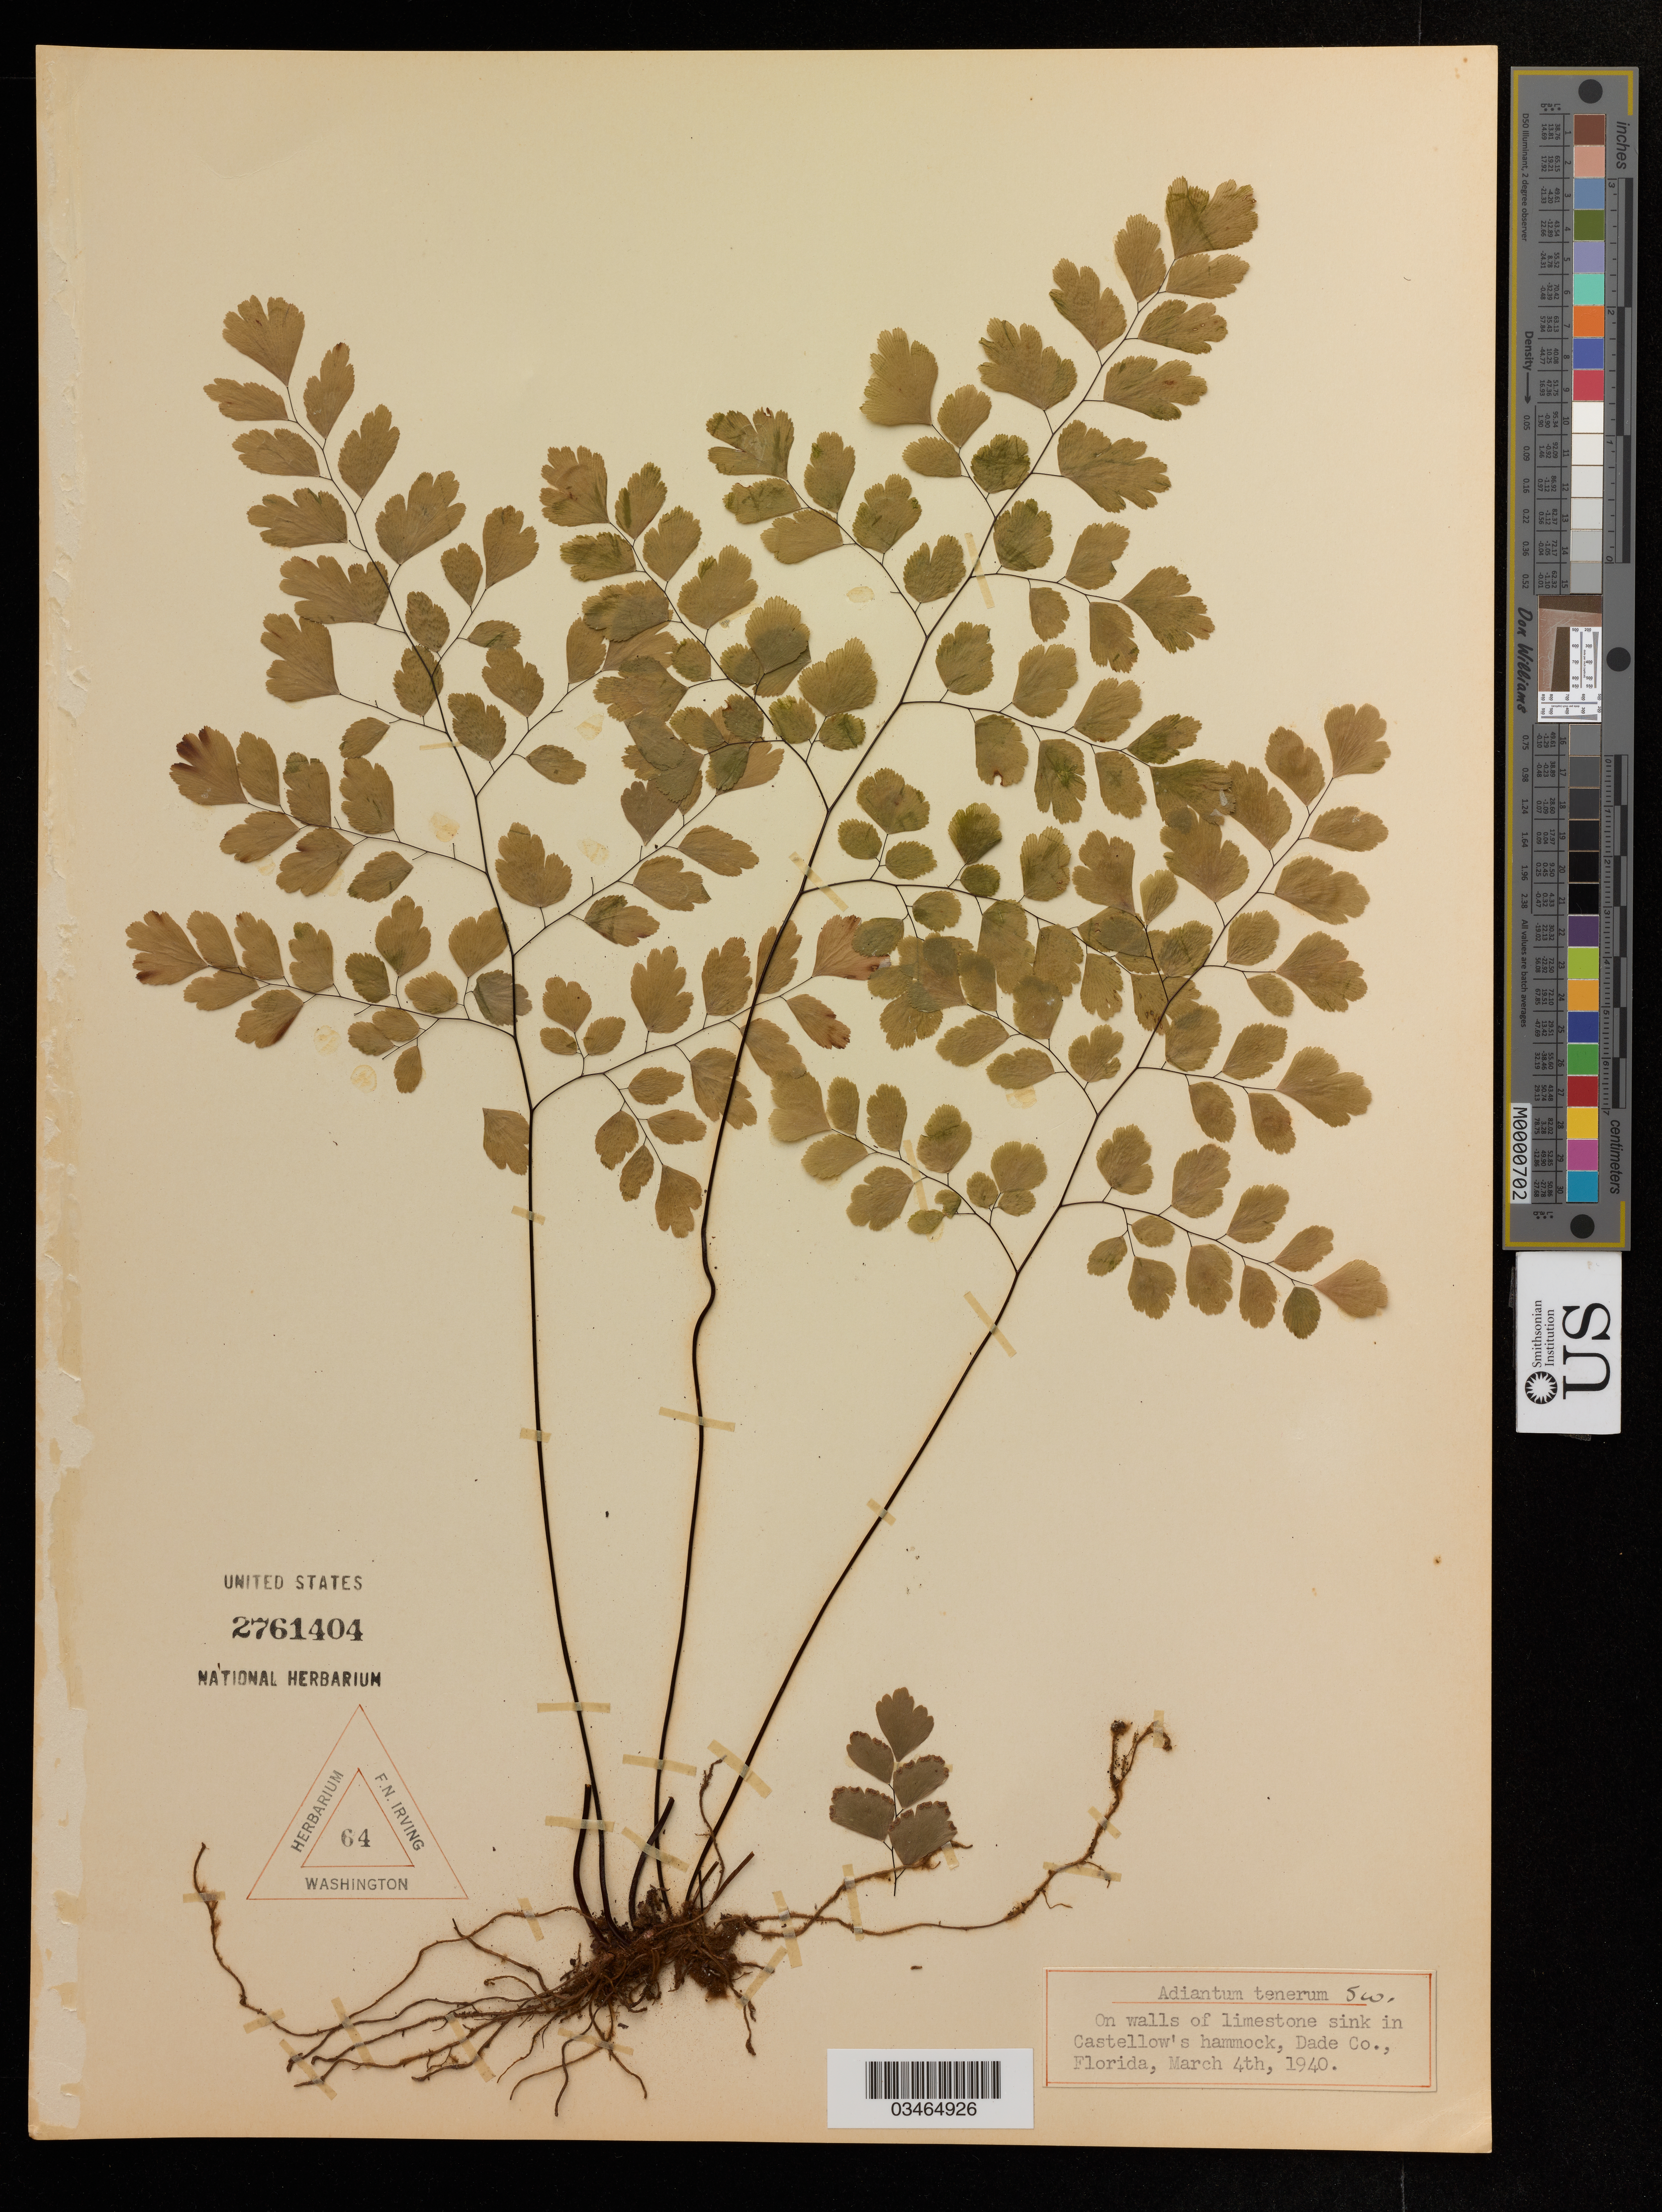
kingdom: Plantae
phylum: Tracheophyta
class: Polypodiopsida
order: Polypodiales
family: Pteridaceae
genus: Adiantum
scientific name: Adiantum tenerum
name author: Sw.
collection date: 1940-03-04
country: United States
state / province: Florida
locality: Castellow's hammock, Dade Co.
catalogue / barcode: US 2761404